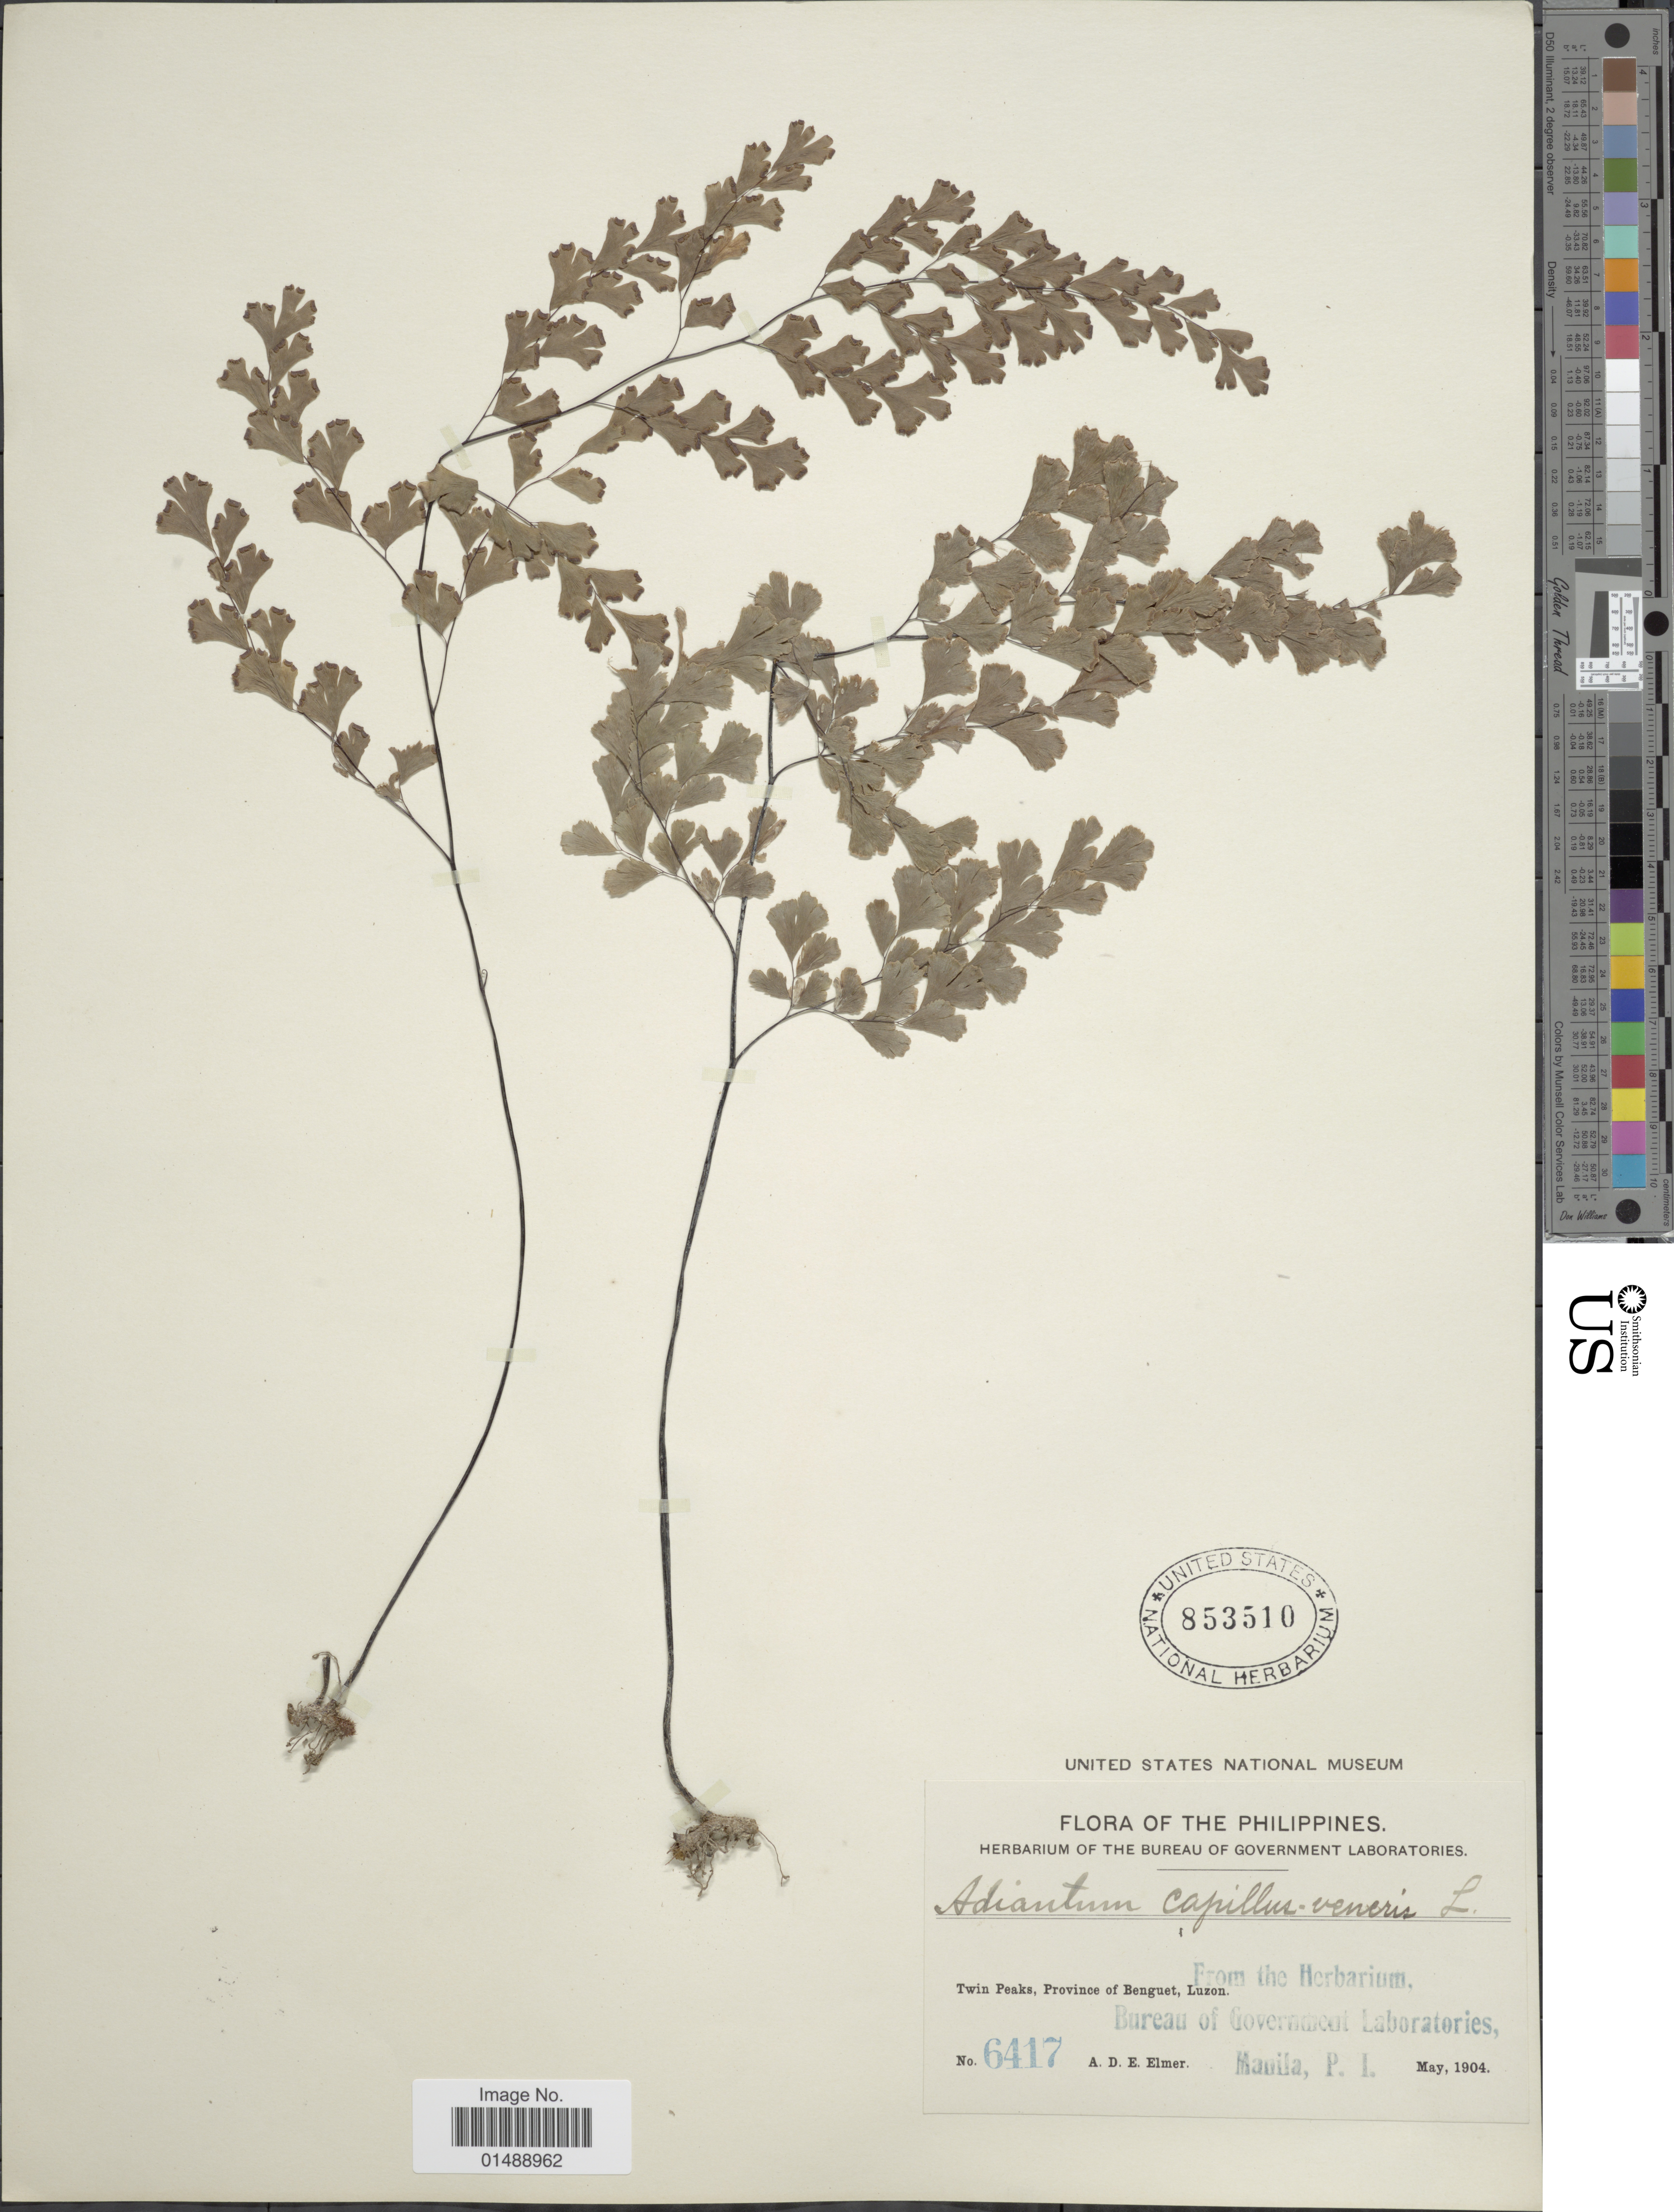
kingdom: Plantae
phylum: Tracheophyta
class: Polypodiopsida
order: Polypodiales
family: Pteridaceae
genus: Adiantum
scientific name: Adiantum capillus-veneris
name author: L.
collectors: A. D. E. Elmer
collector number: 6417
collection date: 1904-05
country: Philippines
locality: Twin Peaks, Province of Benguet, Luzon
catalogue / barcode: US 853510